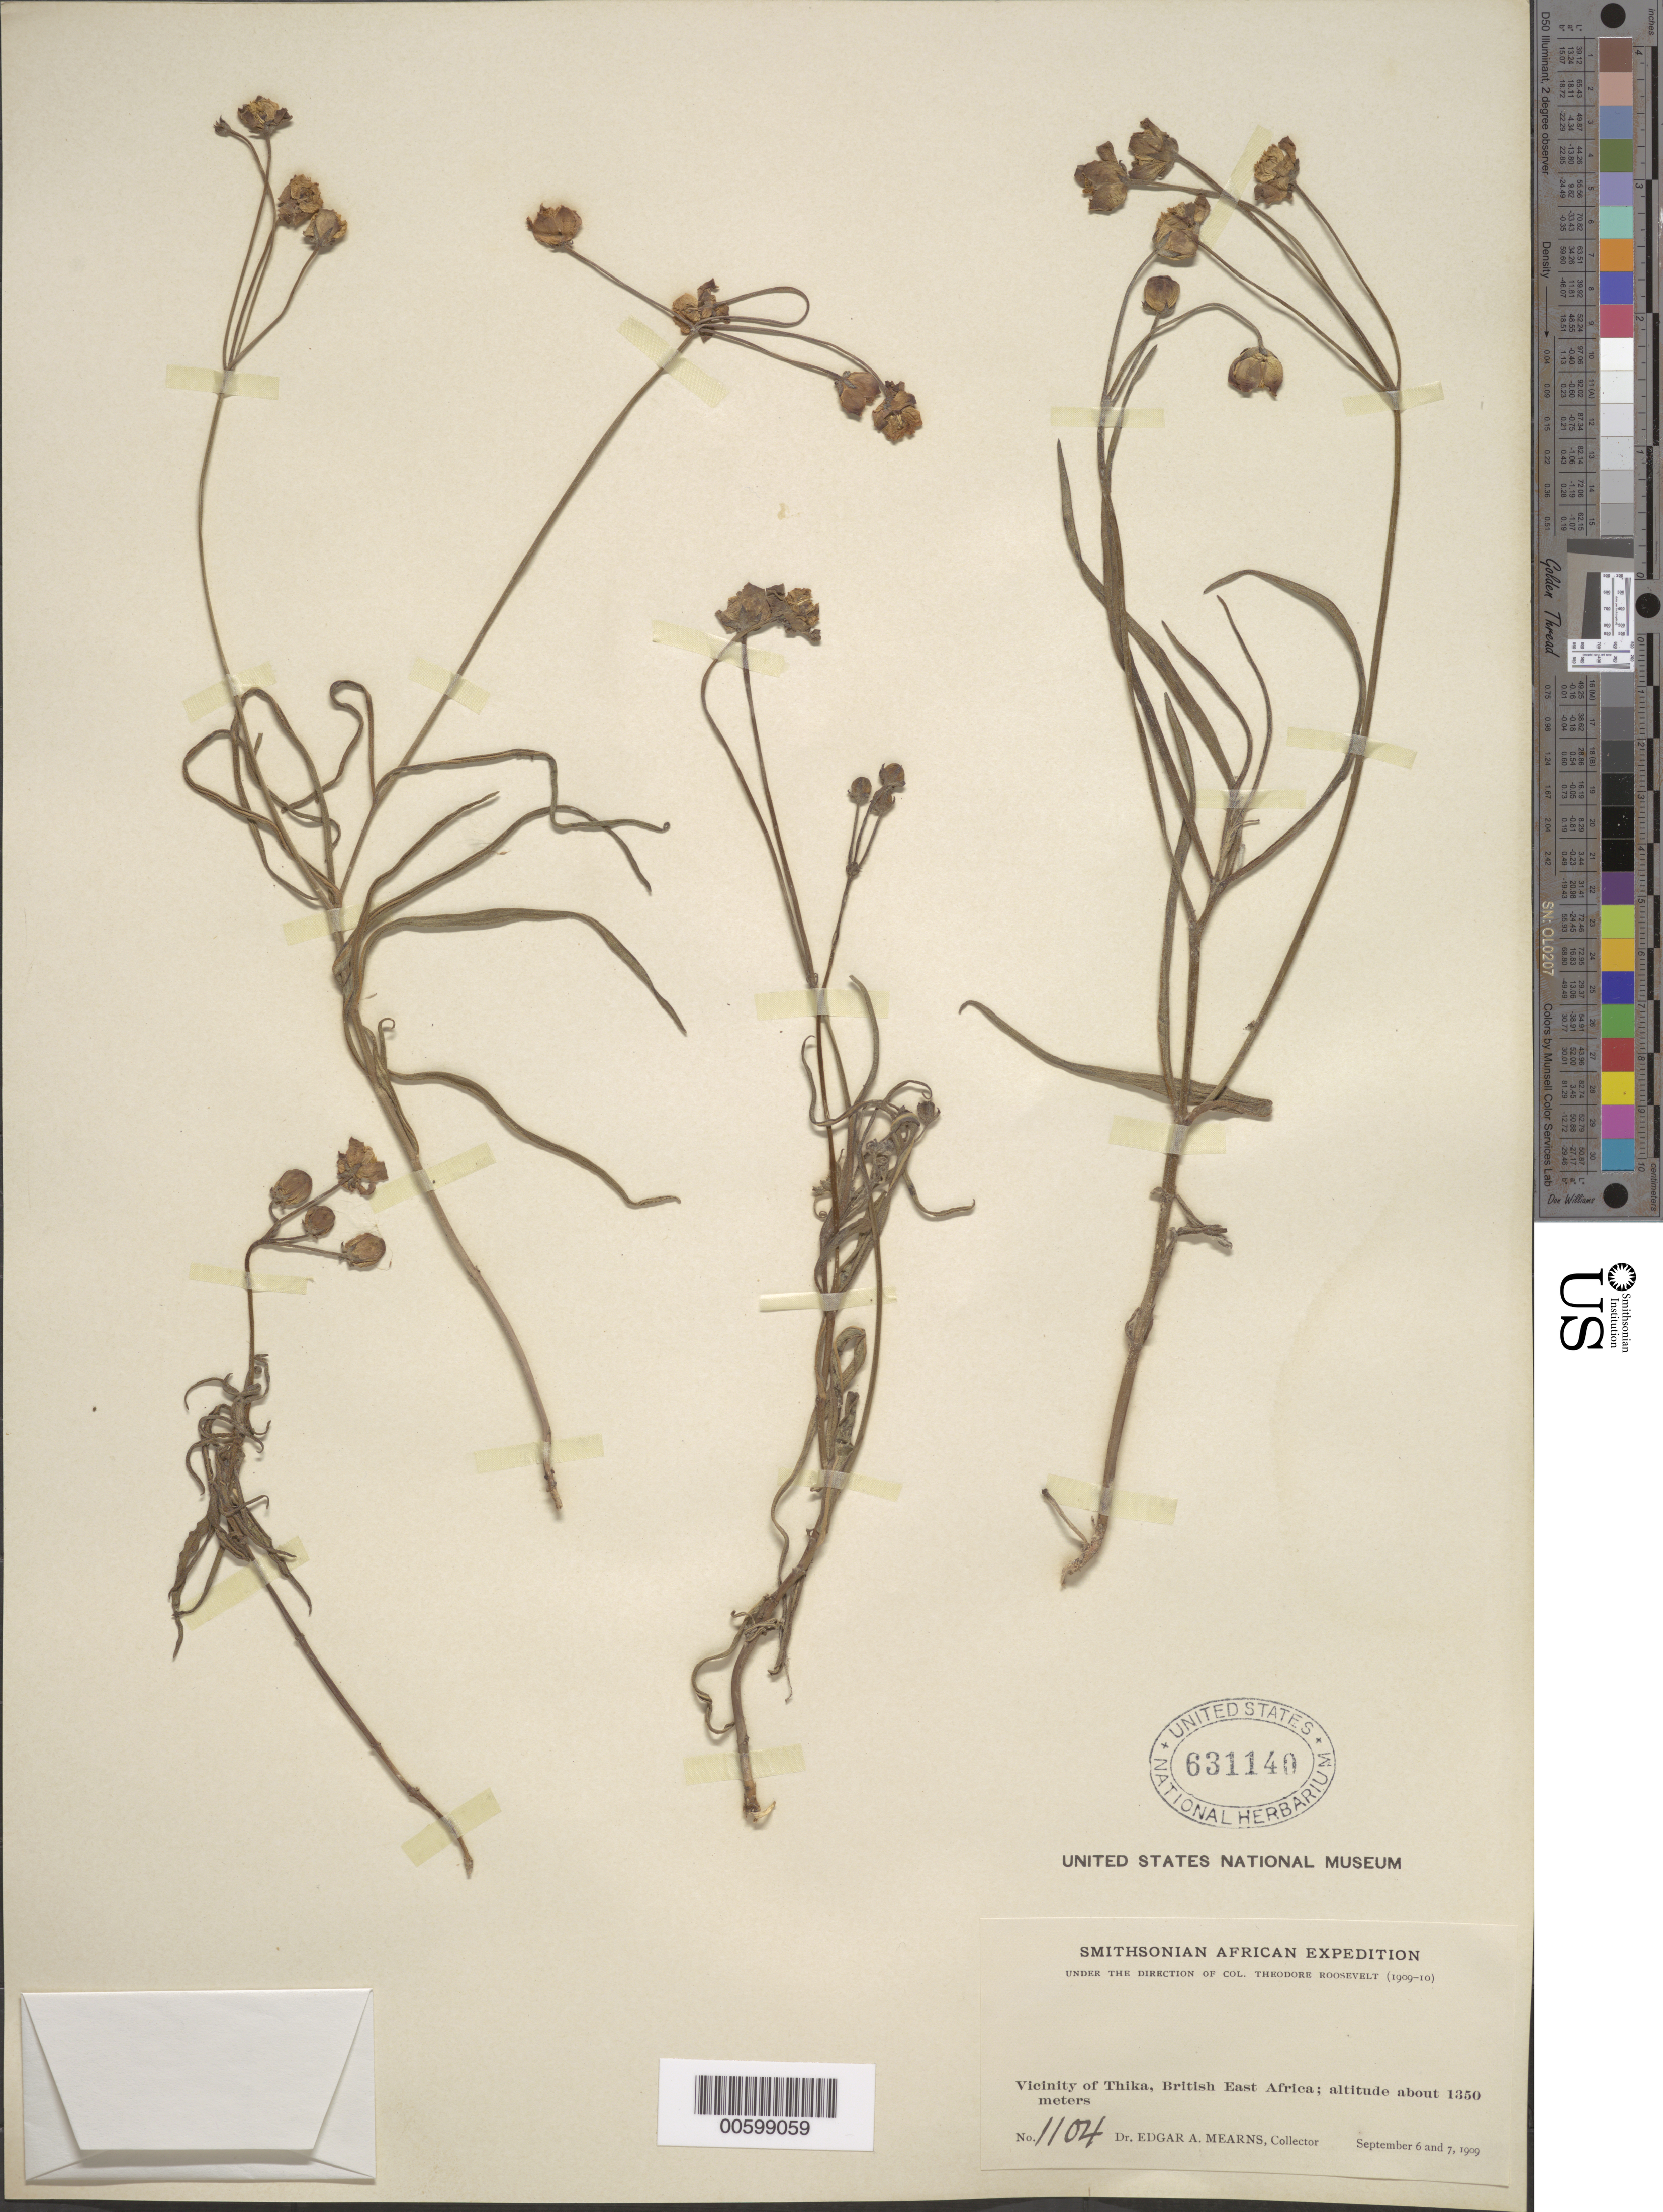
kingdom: Plantae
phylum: Tracheophyta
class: Magnoliopsida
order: Gentianales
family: Apocynaceae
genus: Matelea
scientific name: Matelea stenopetala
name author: Sandwith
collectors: E. A. Mearns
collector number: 1104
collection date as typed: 06 Sep 1909 to 07 Sep 1909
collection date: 1909-09-06/1909-09-07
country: Kenya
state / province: Kiambu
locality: Vicinity of Thika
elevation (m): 1350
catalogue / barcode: US 631140